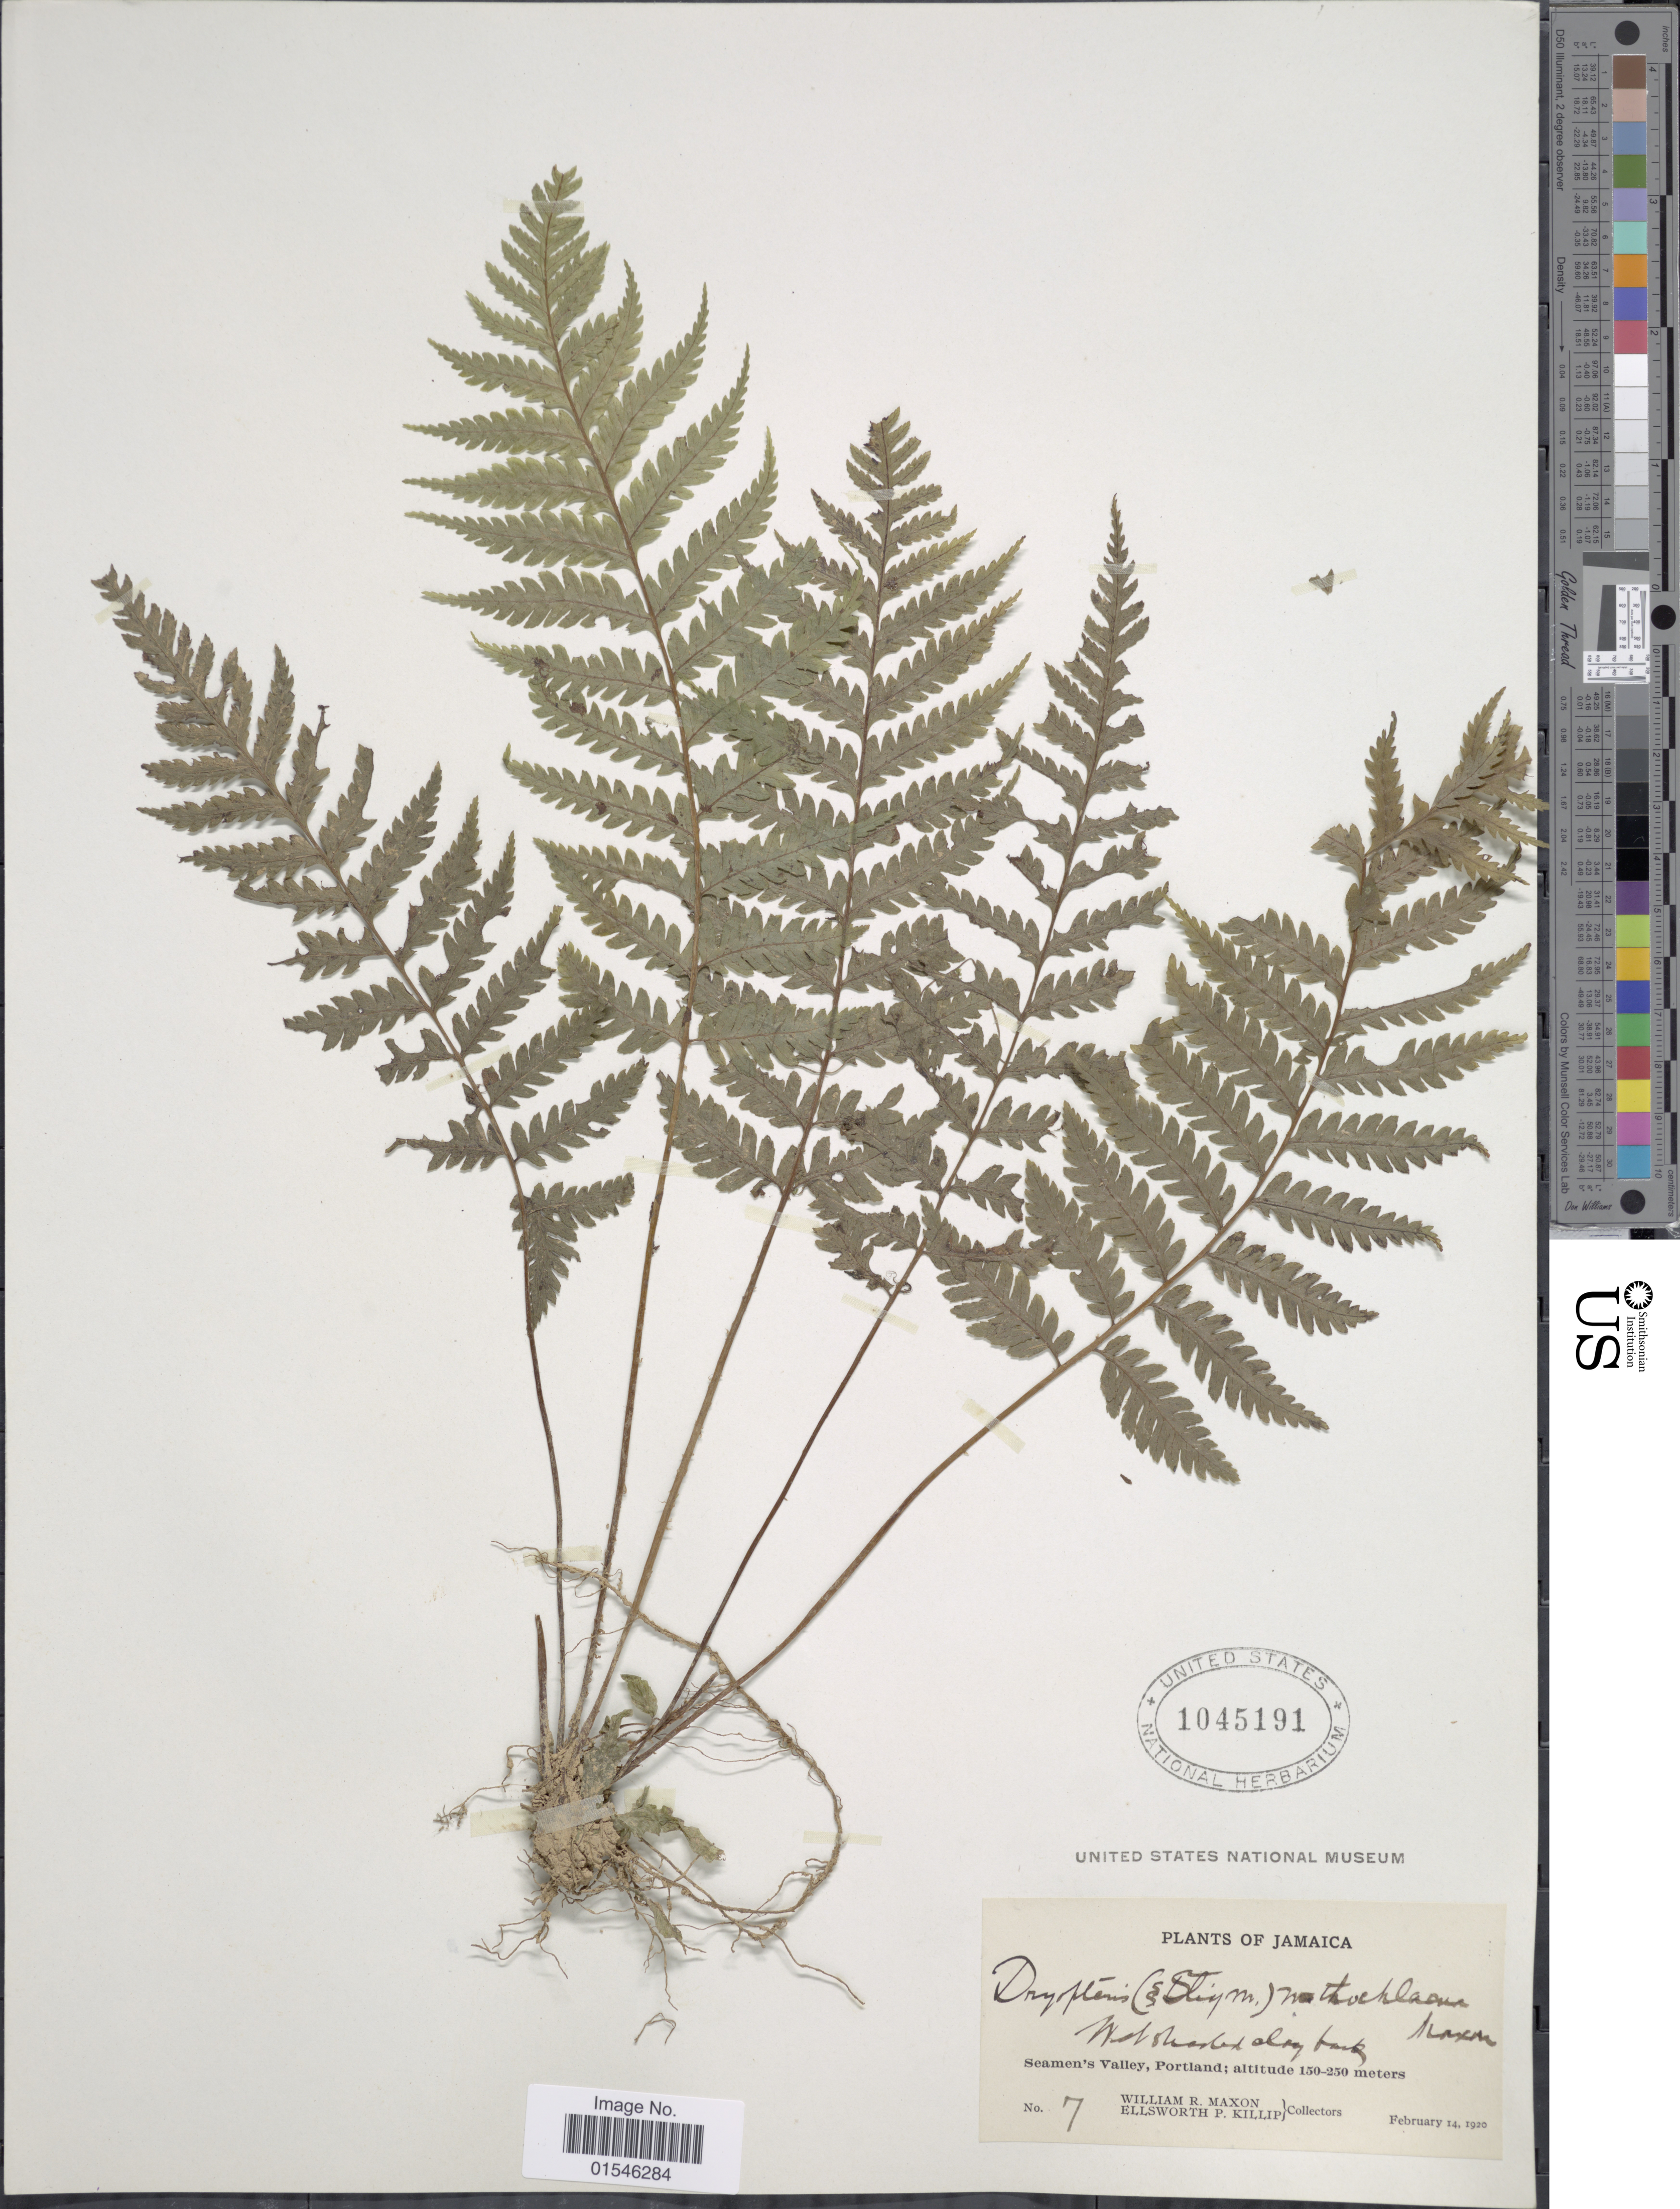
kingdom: Plantae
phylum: Tracheophyta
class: Polypodiopsida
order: Polypodiales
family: Dryopteridaceae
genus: Stigmatopteris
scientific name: Stigmatopteris jamaicensis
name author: (Desv.) Proctor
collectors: W. R. Maxon & E. P. Killip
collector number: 7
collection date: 1920-02-14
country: Jamaica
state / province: Portland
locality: Seamen's Valley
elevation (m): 150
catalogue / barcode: US 1045191